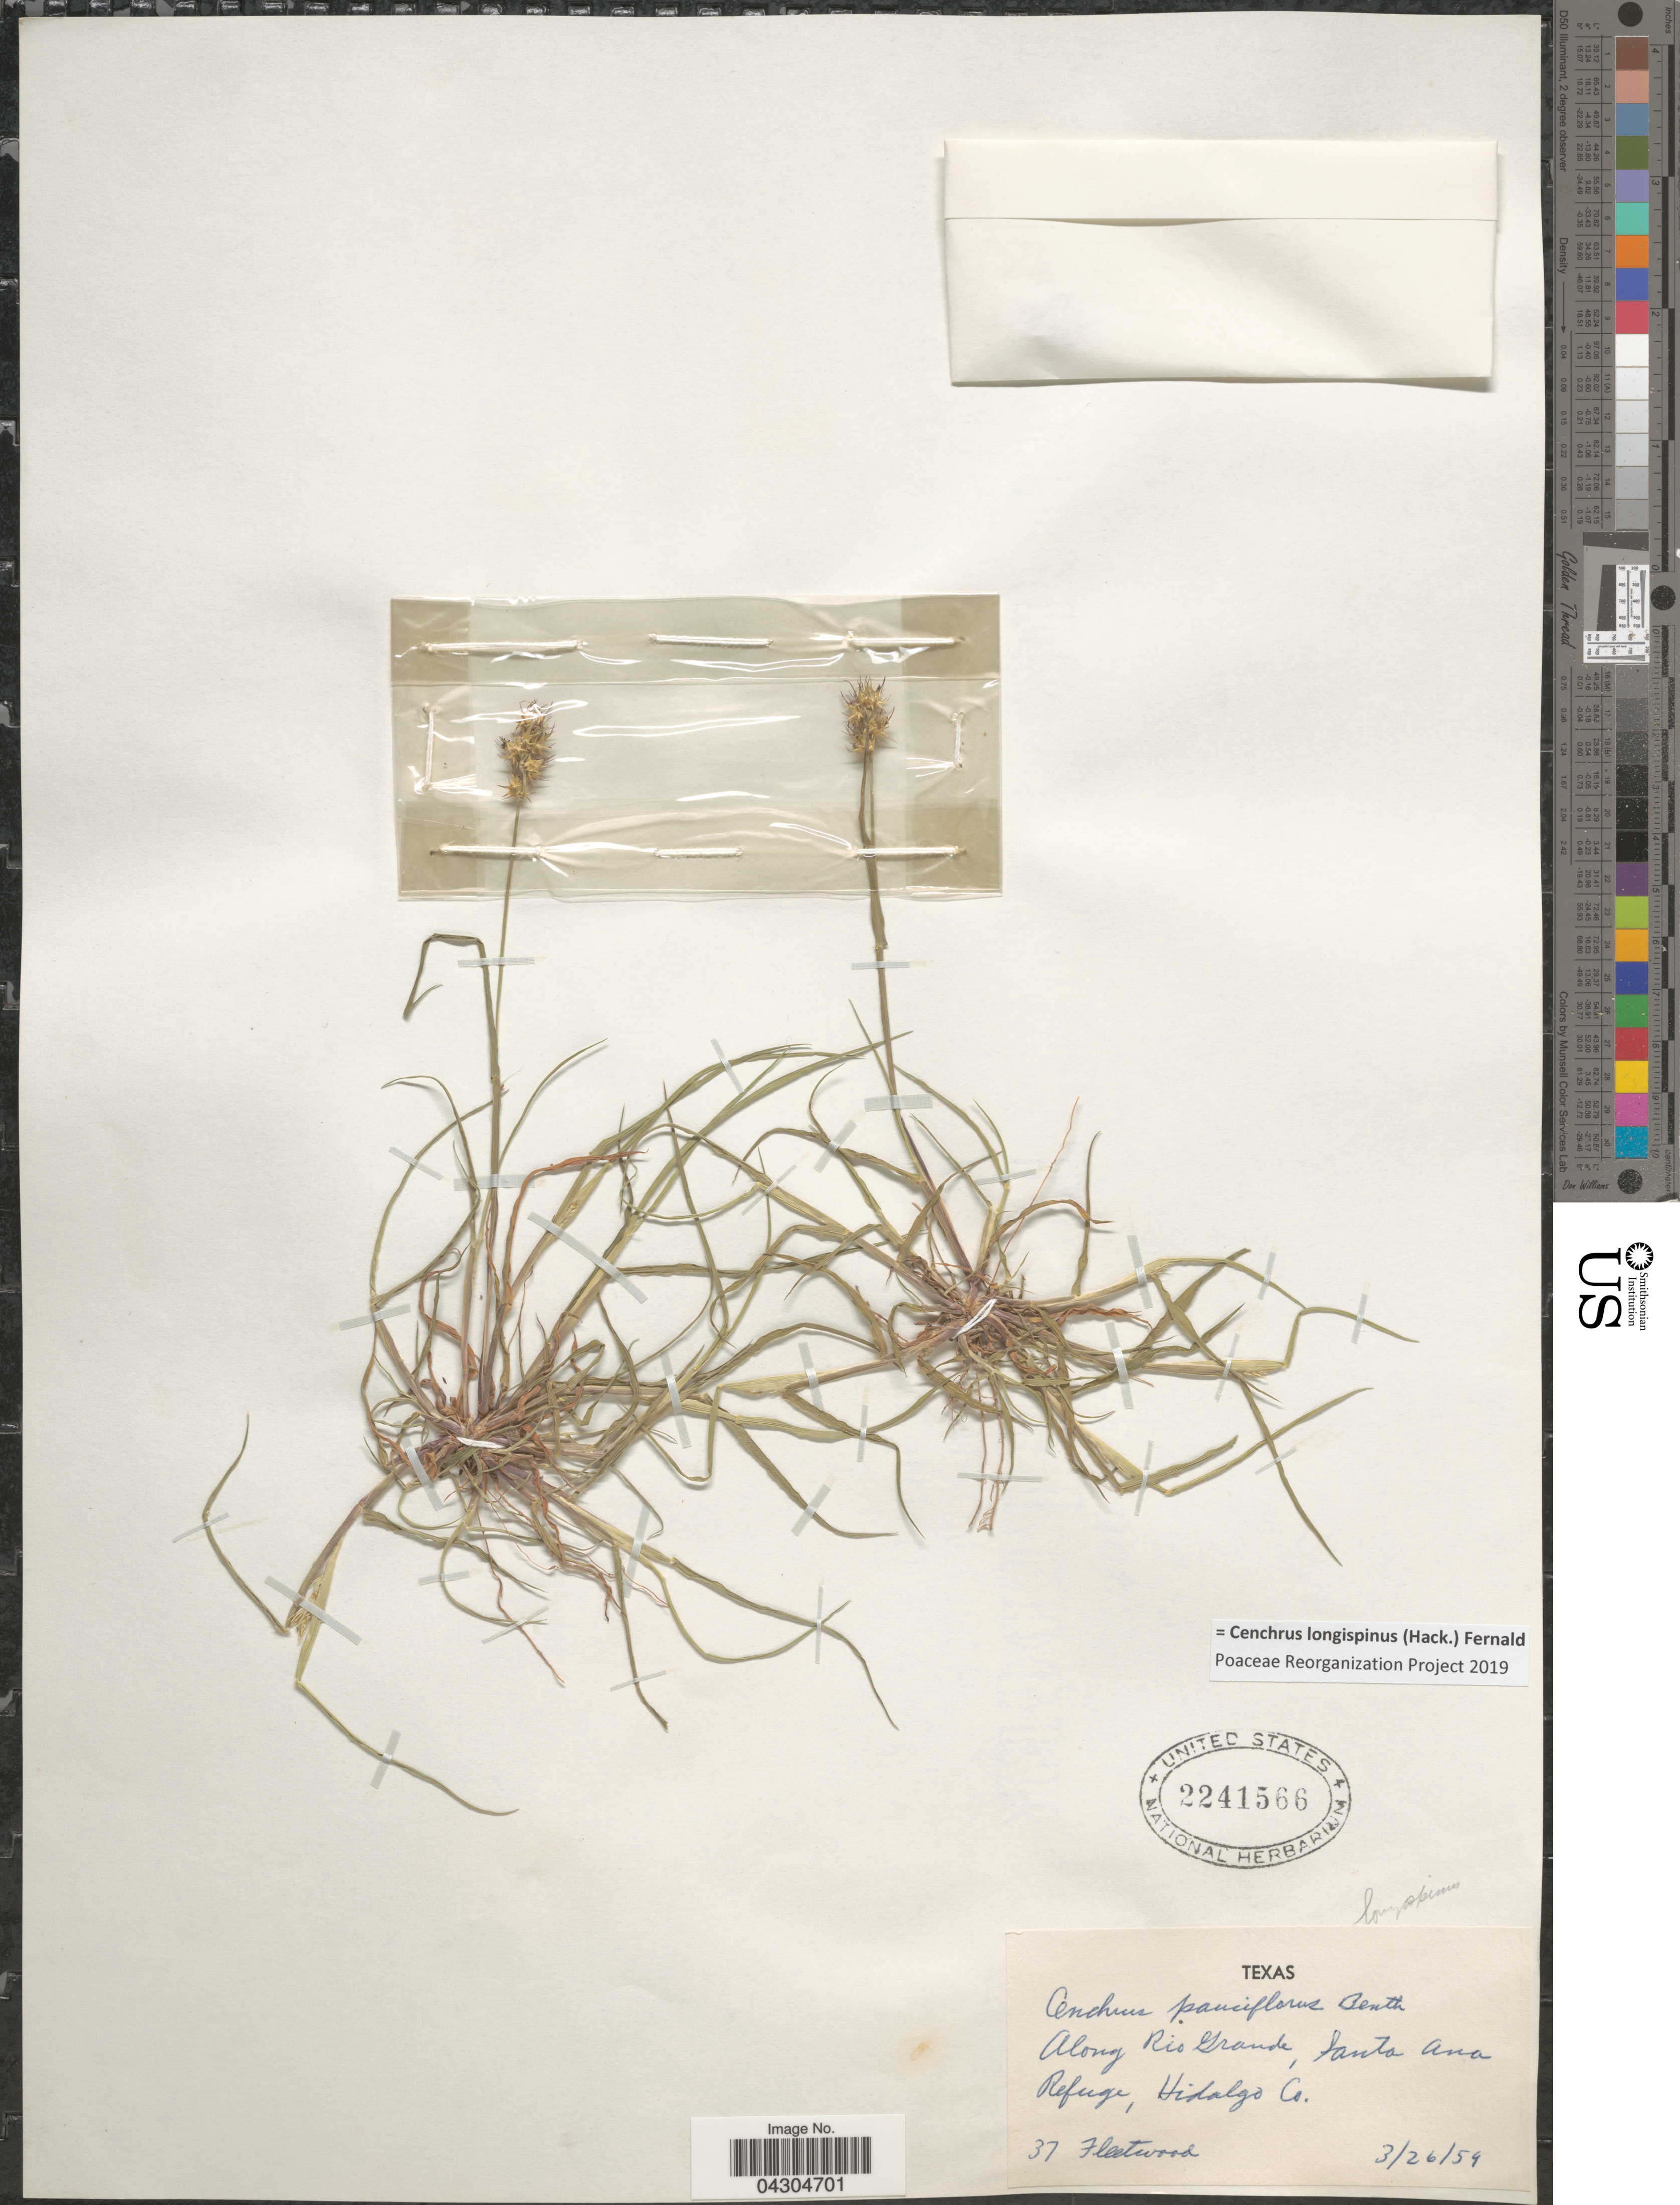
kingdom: Plantae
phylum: Tracheophyta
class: Liliopsida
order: Poales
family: Poaceae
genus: Cenchrus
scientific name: Cenchrus longispinus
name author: (Hack.) Fernald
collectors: Fleetwood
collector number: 37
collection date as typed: Transcribed d/m/y: 26/3/59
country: United States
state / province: Texas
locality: Along Rio Grande, Santa Ana Refuge, Hidalgo Co.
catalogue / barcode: US 2241566